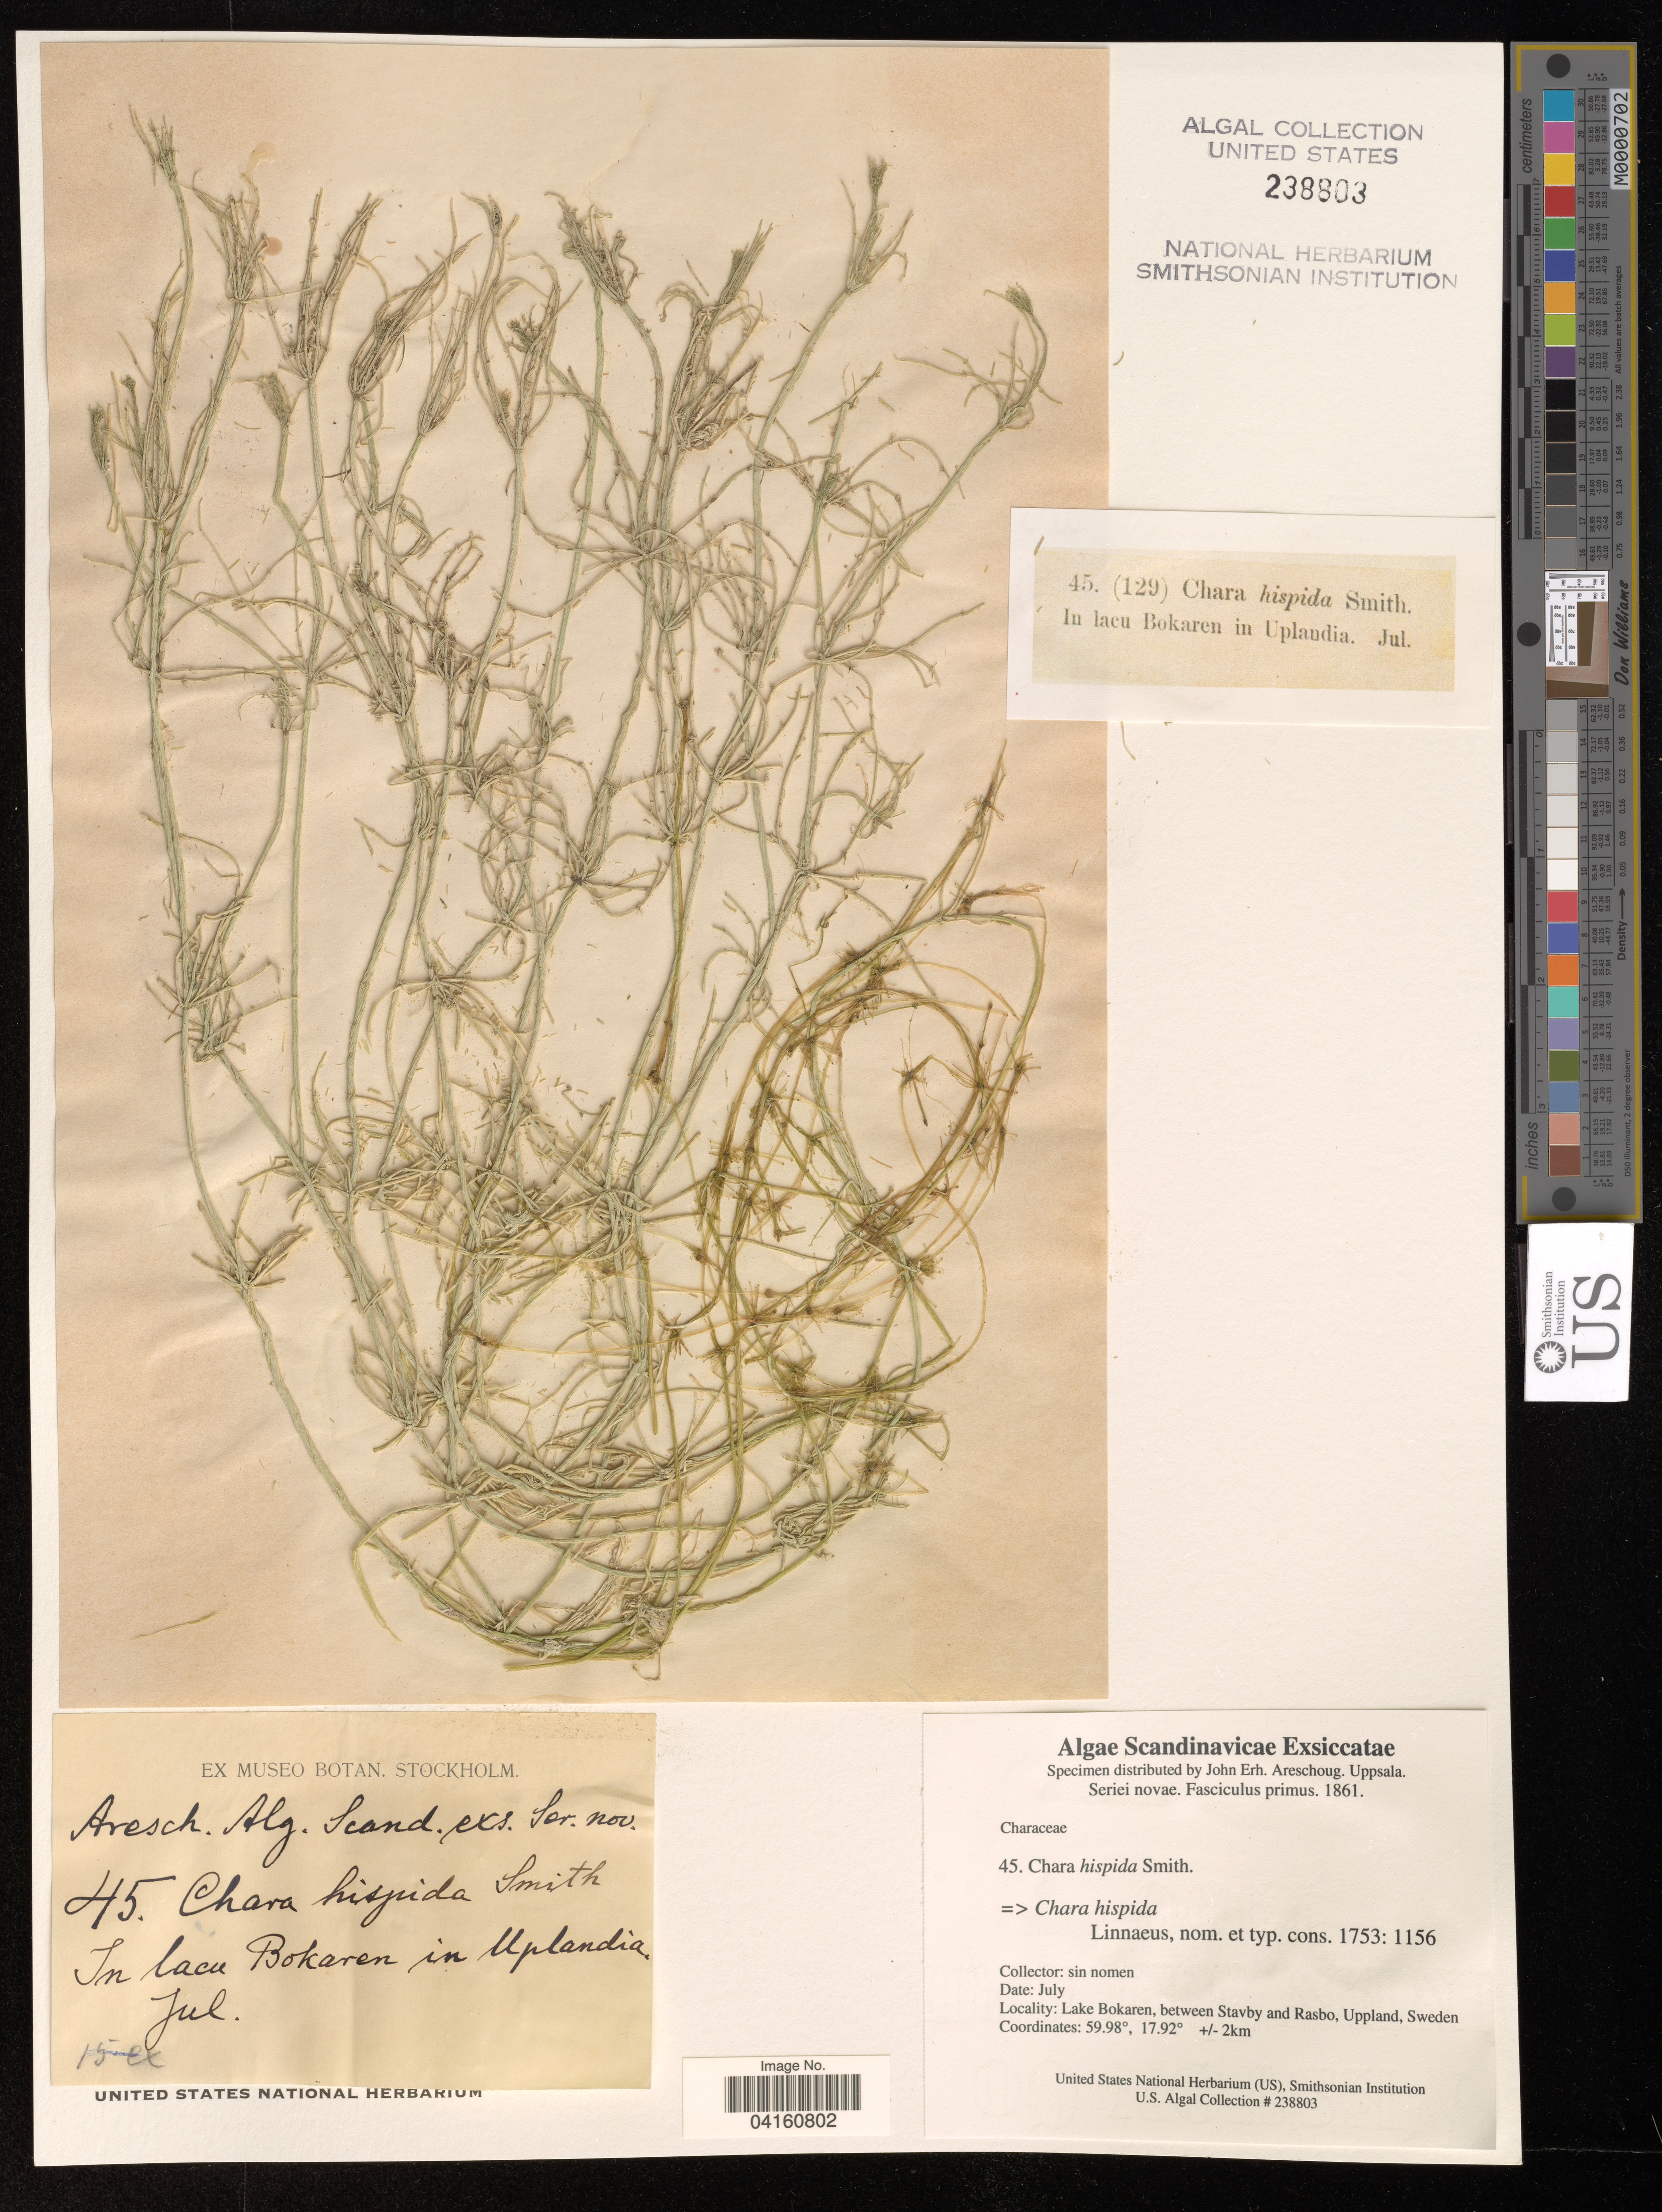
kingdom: Plantae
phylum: Charophyta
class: Charophyceae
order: Charales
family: Characeae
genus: Chara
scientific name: Chara hispida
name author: L.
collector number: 45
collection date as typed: July 1861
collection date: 1861-07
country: Sweden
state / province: Uppland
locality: Lake Bokaren, between Stavby and Rasbo.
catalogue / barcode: US 238803